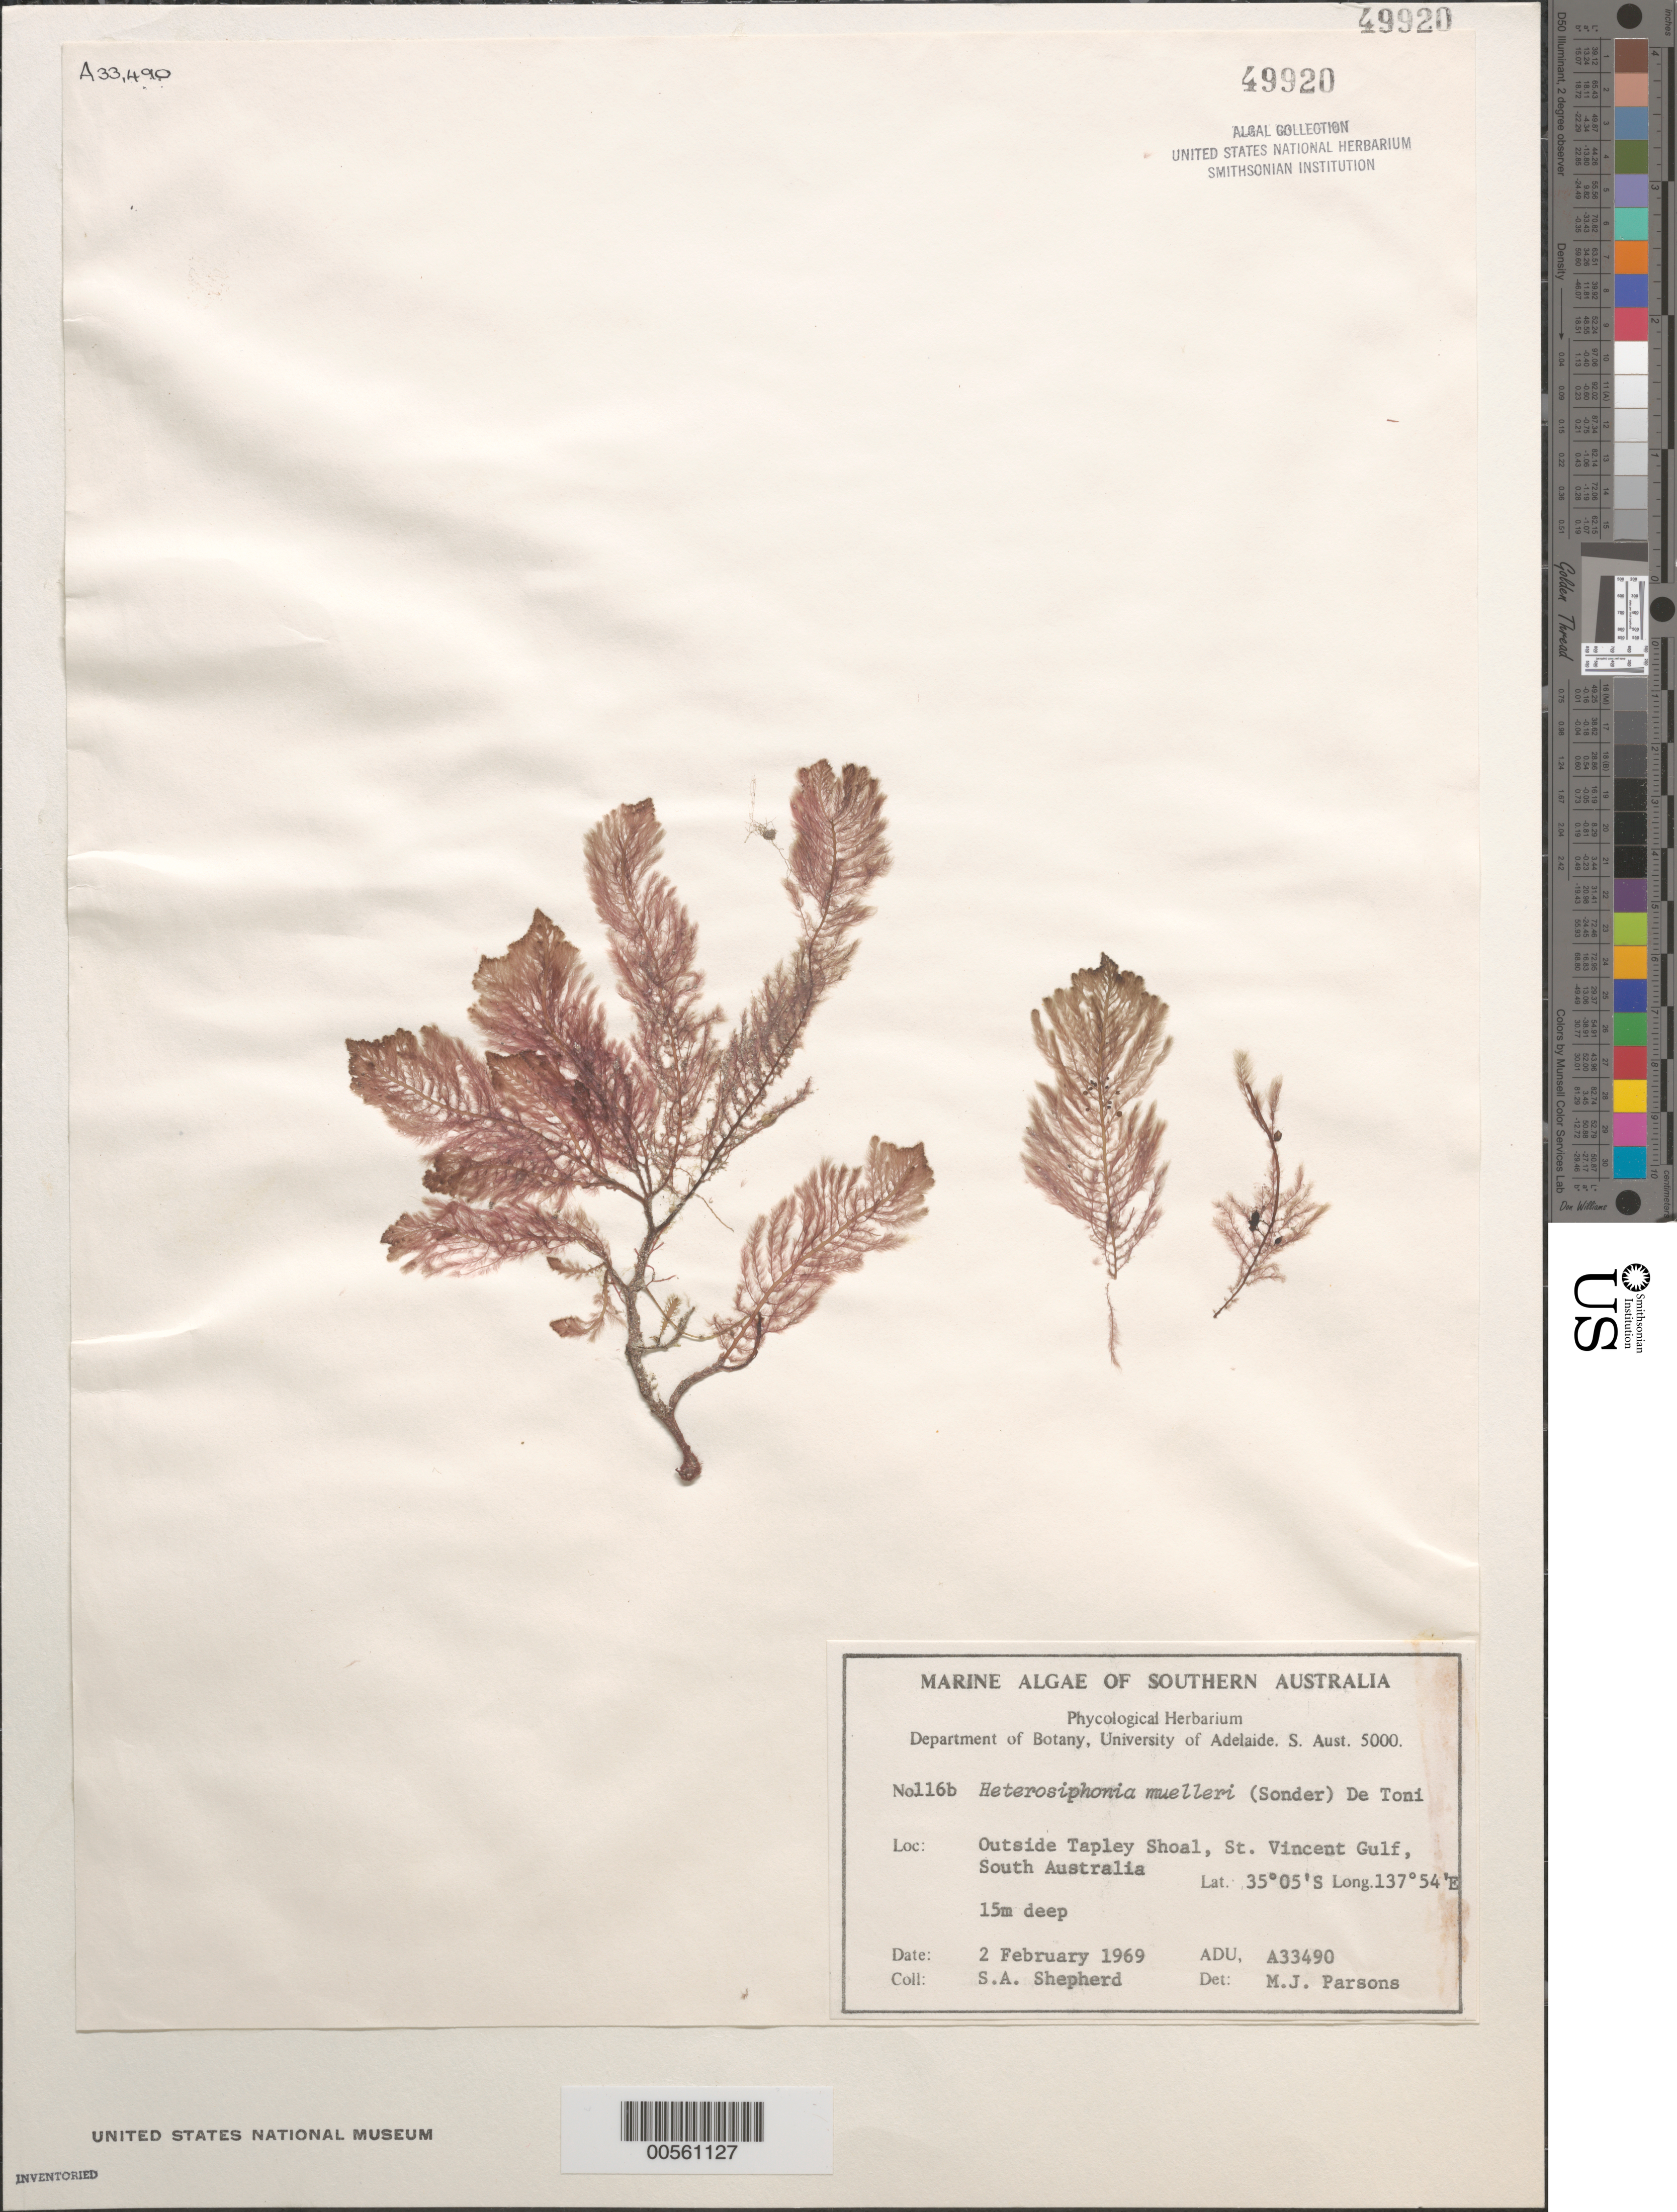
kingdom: Plantae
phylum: Rhodophyta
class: Florideophyceae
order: Ceramiales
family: Dasyaceae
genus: Heterosiphonia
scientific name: Heterosiphonia muelleri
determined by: Parsons, M. J.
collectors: S. Shepherd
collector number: ADU A33490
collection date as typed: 02 Feb 1969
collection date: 1969-02-02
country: Australia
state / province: South Australia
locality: St. vincent gulf, outside tapley shoal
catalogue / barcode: US 49920